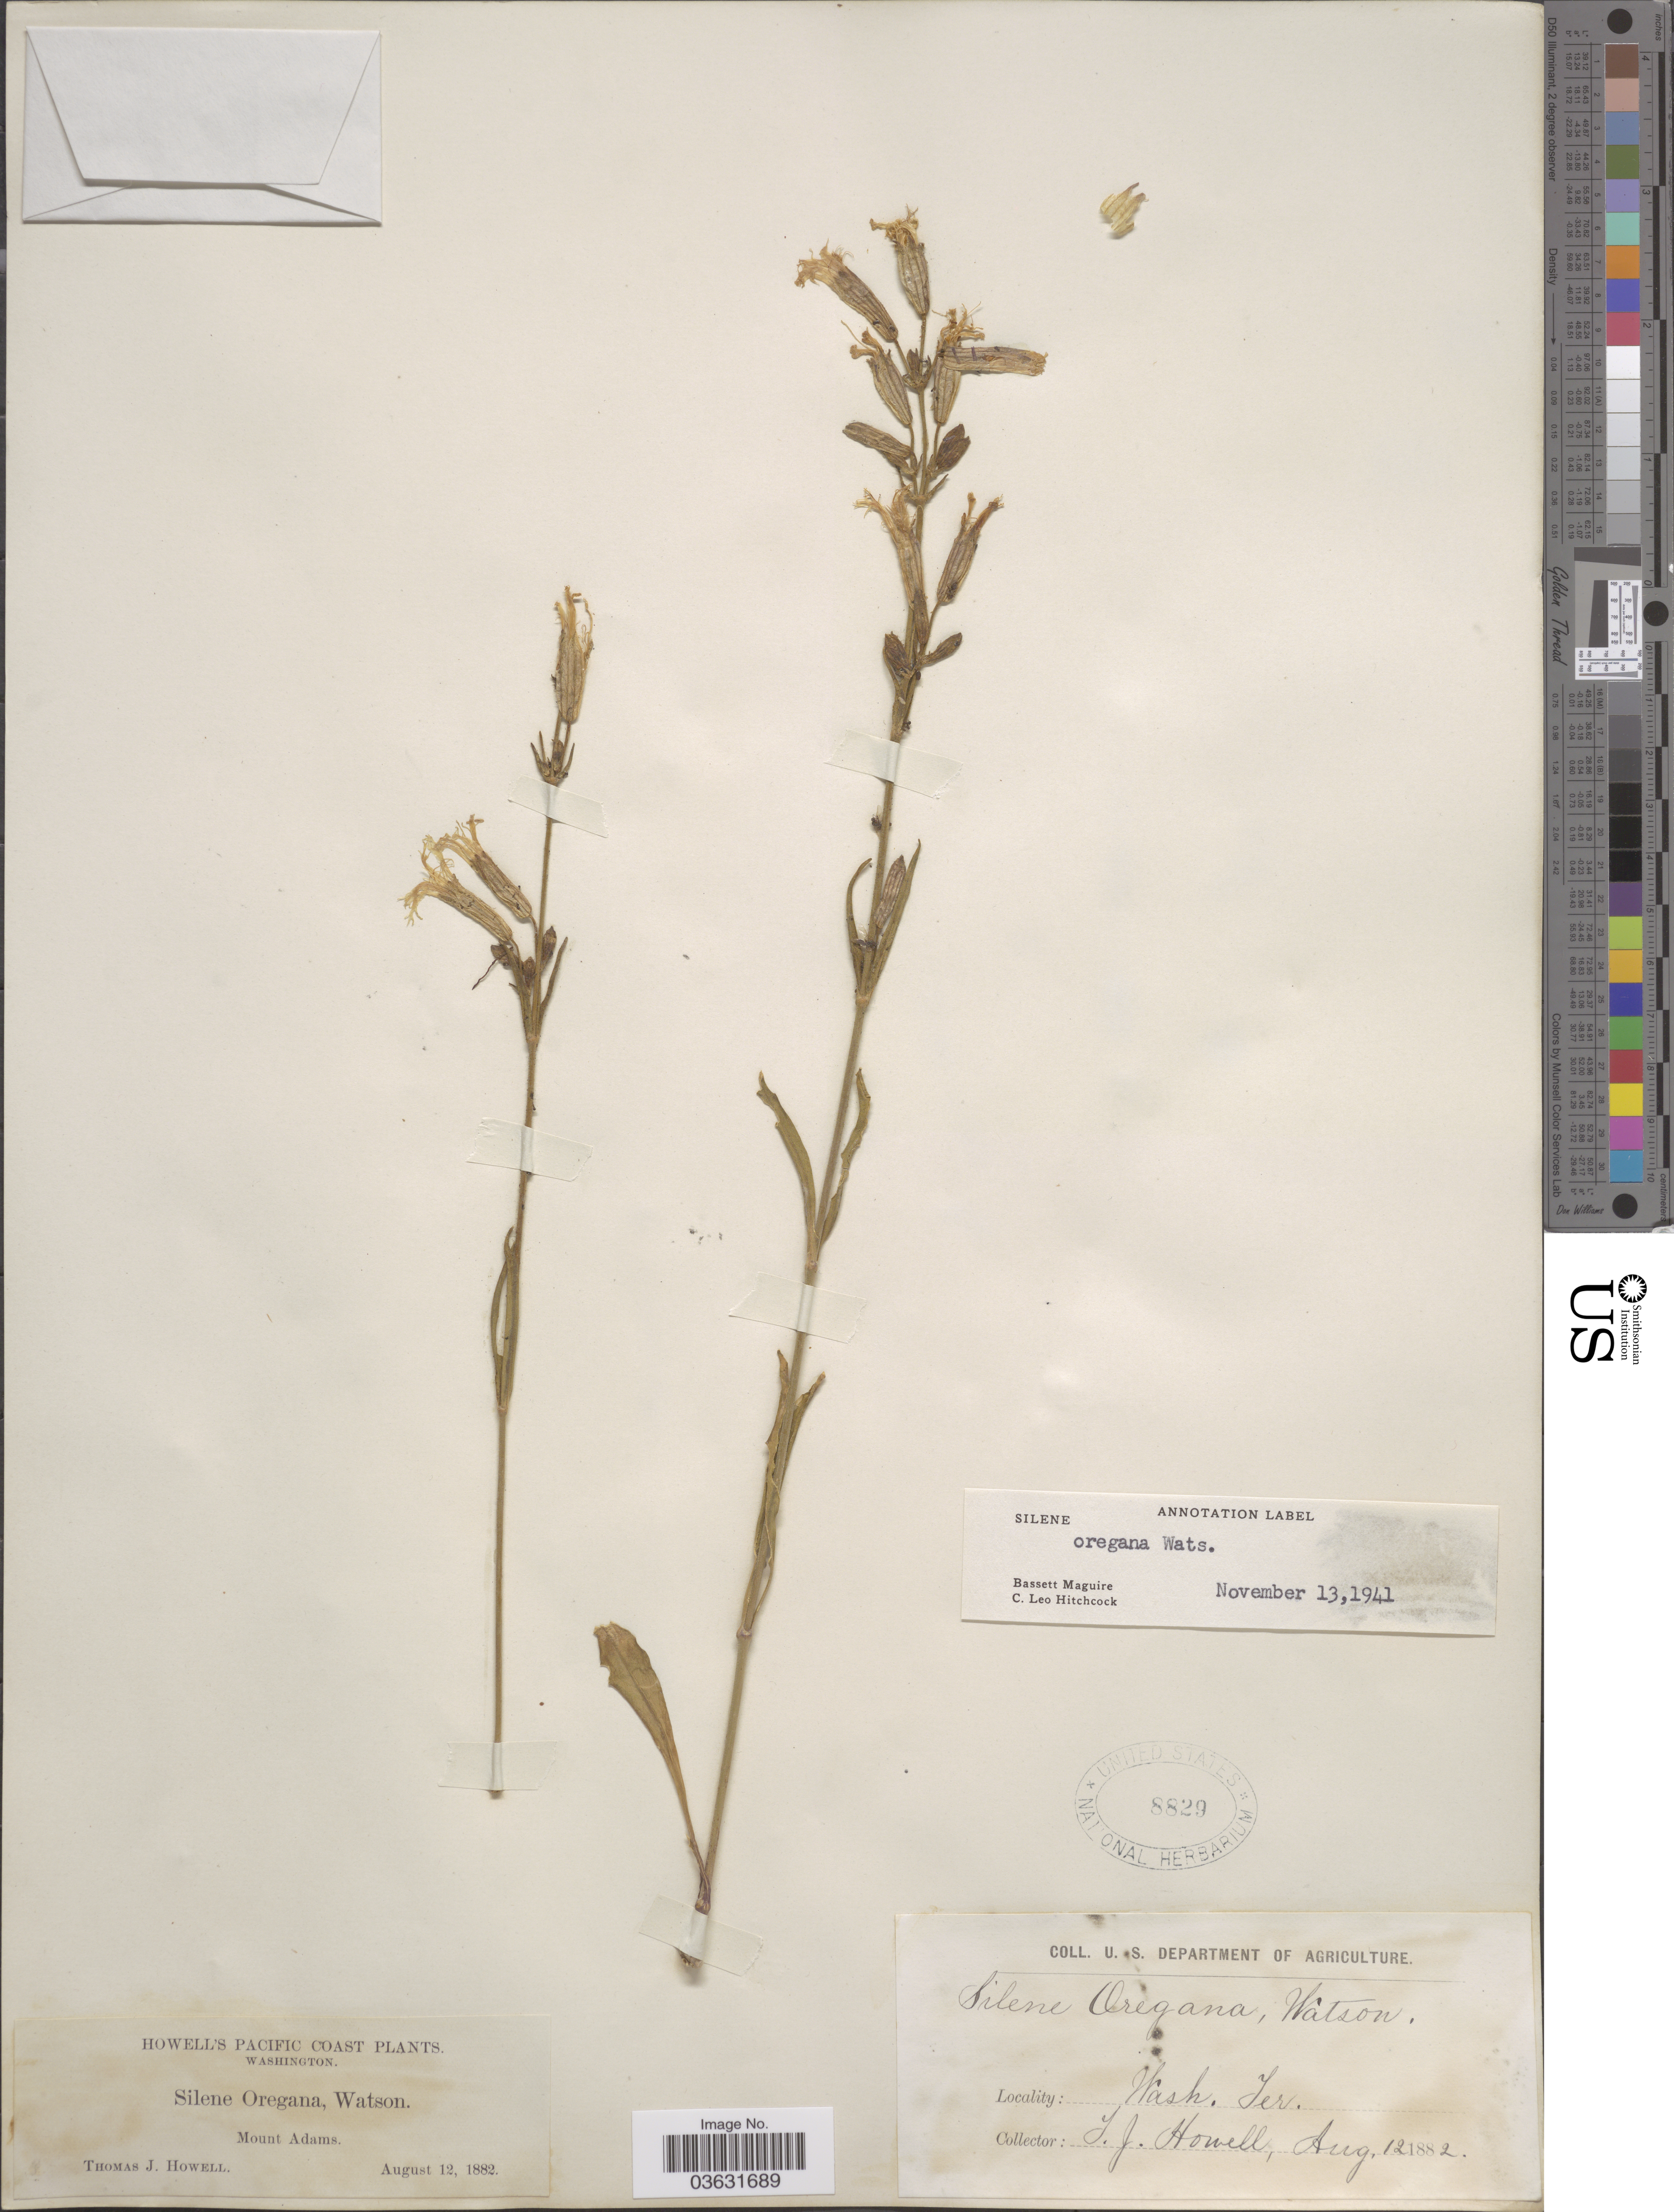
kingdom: Plantae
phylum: Tracheophyta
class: Magnoliopsida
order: Caryophyllales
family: Caryophyllaceae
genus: Silene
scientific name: Silene oregana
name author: S. Watson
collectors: T. J. Howell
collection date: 1882-08-12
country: United States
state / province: Washington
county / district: Yakima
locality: Pacific Coast. Mount Adams. Wash. Terr.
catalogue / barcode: US 8829